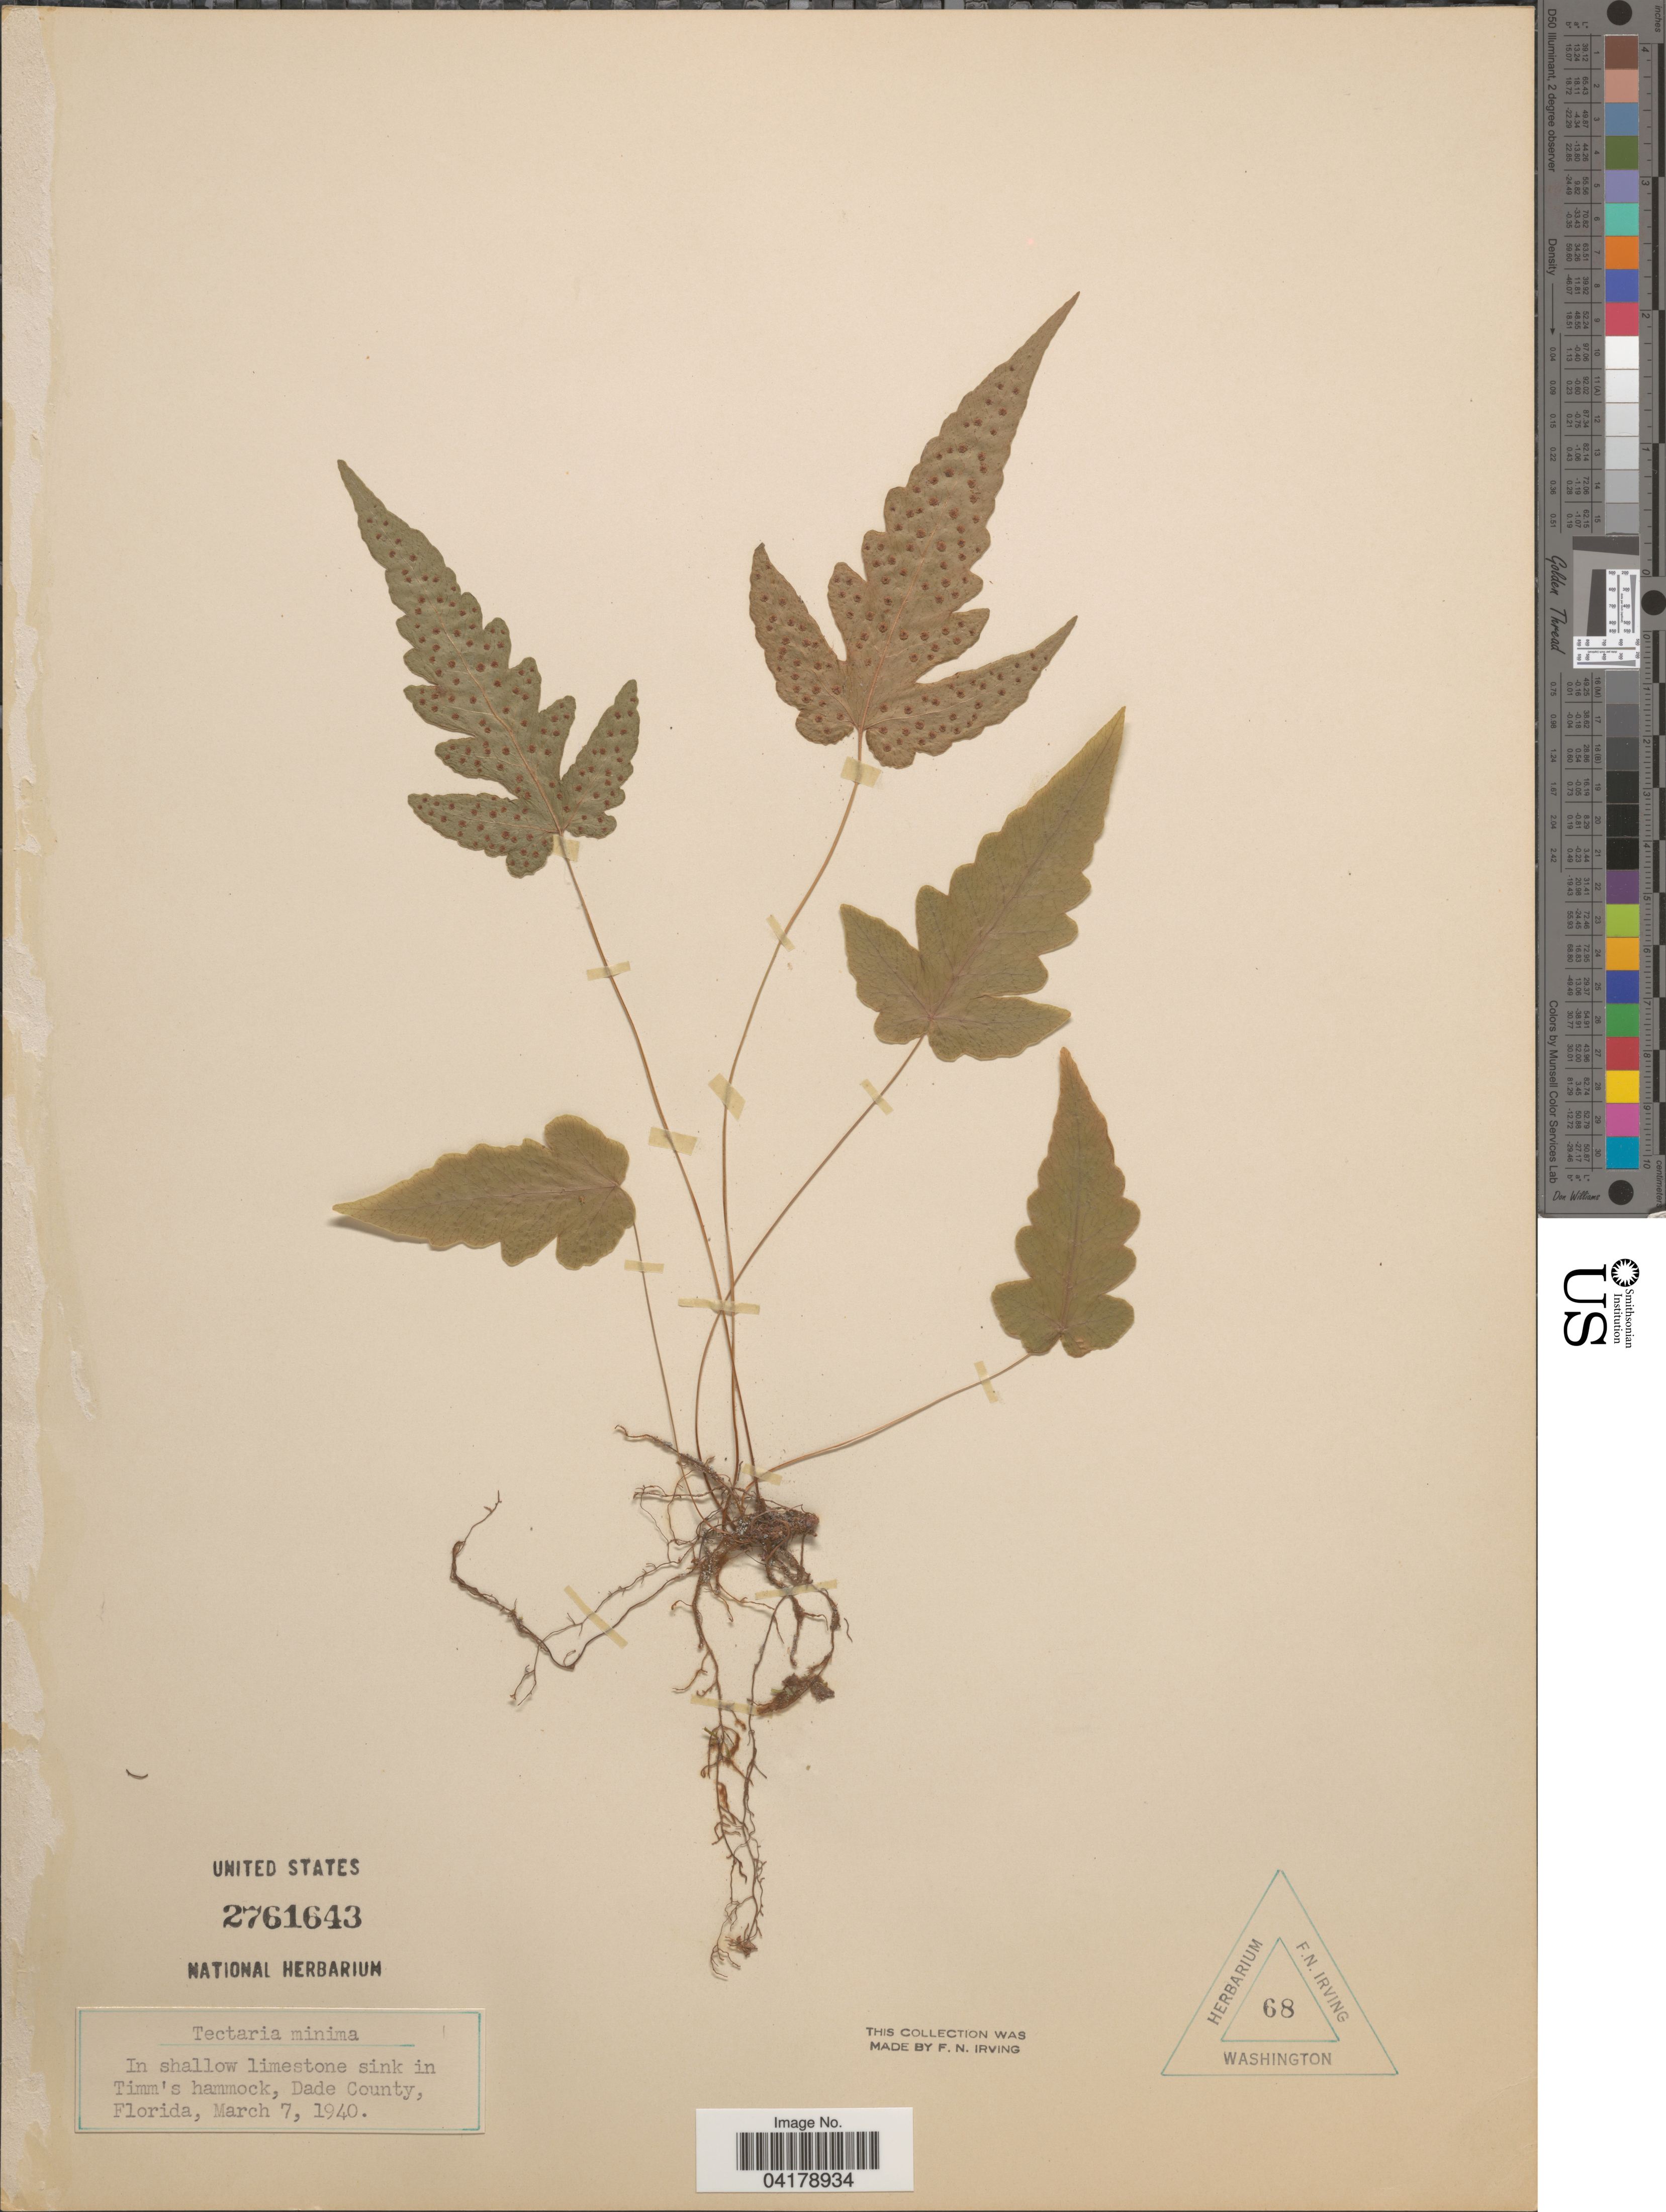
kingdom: Plantae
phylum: Tracheophyta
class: Polypodiopsida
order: Polypodiales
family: Tectariaceae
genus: Tectaria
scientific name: Tectaria fimbriata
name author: (Willd.) Lourteig & Proctor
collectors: F. Irving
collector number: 68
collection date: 1940-03-07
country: United States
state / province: Florida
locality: In shallow limestone sink in Timm's hammock, Dade County.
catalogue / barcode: US 2761643